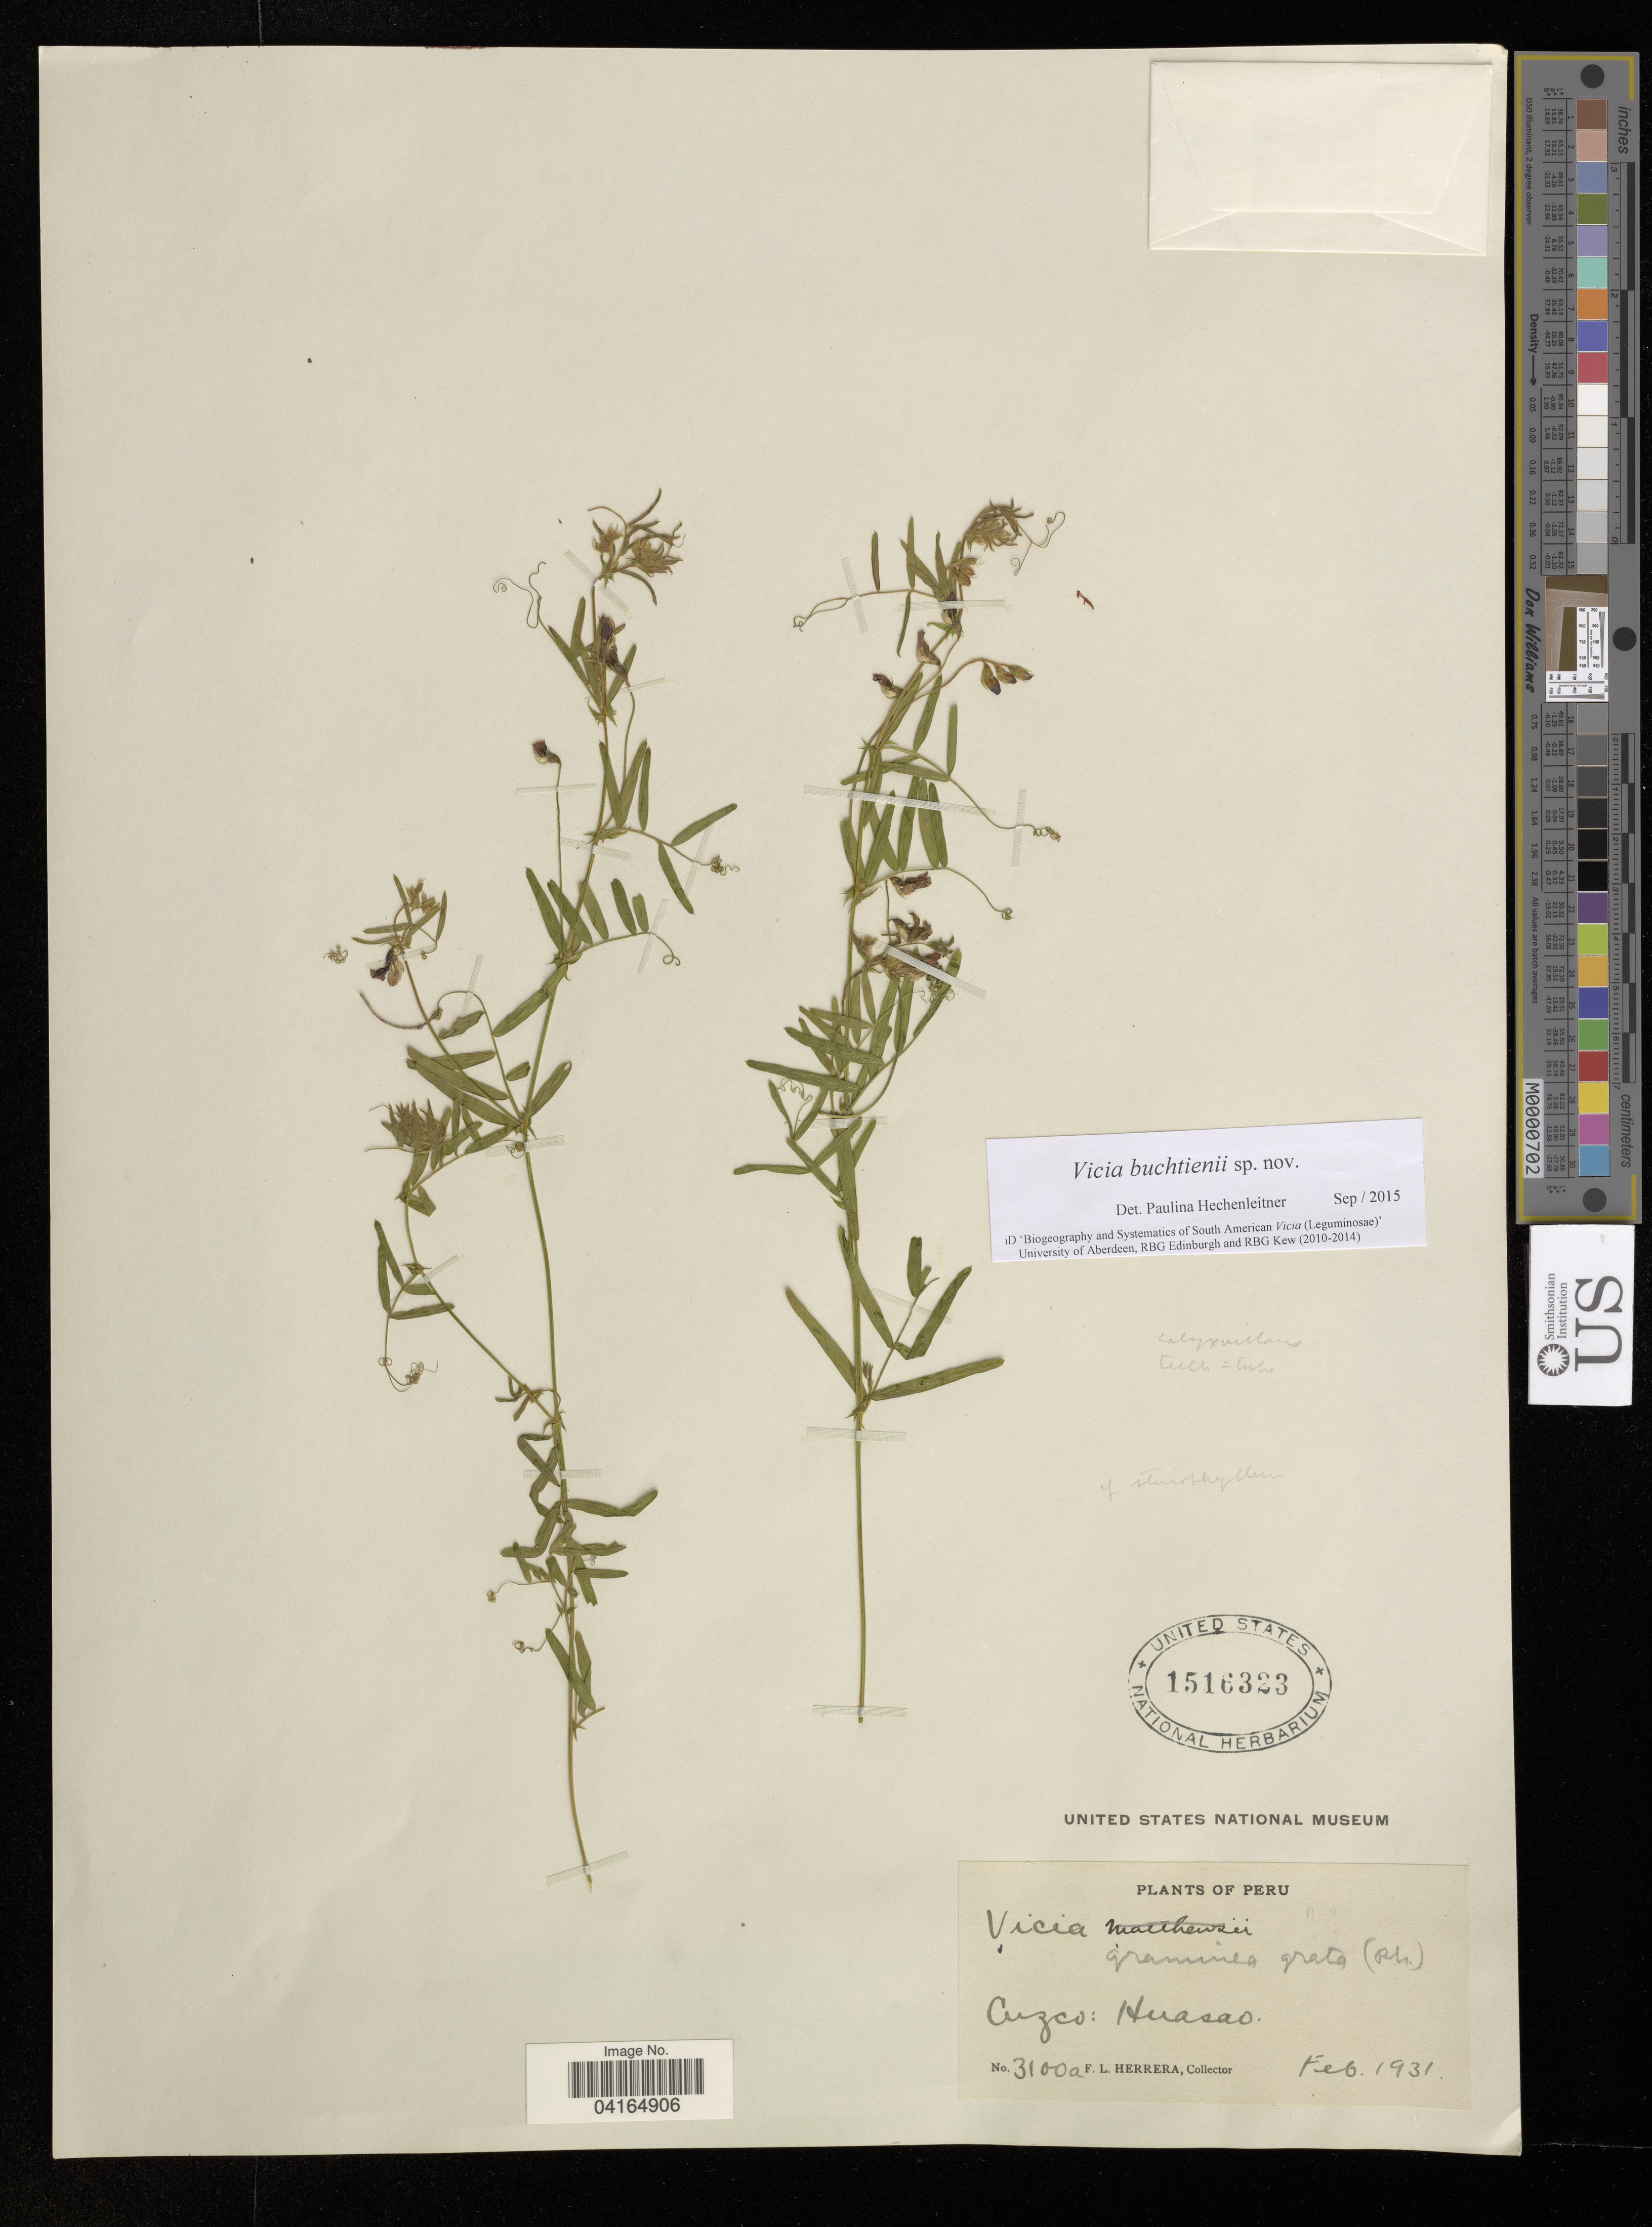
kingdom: Plantae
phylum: Tracheophyta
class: Magnoliopsida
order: Fabales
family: Fabaceae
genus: Vicia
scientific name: Vicia buchtienii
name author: Hechenleitner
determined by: Hechenleitner, Paulina, RBG Edinburgh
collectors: F. L. Herrera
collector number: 3100a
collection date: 1931-02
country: Peru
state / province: Cusco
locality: Huasao.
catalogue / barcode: US 1516323